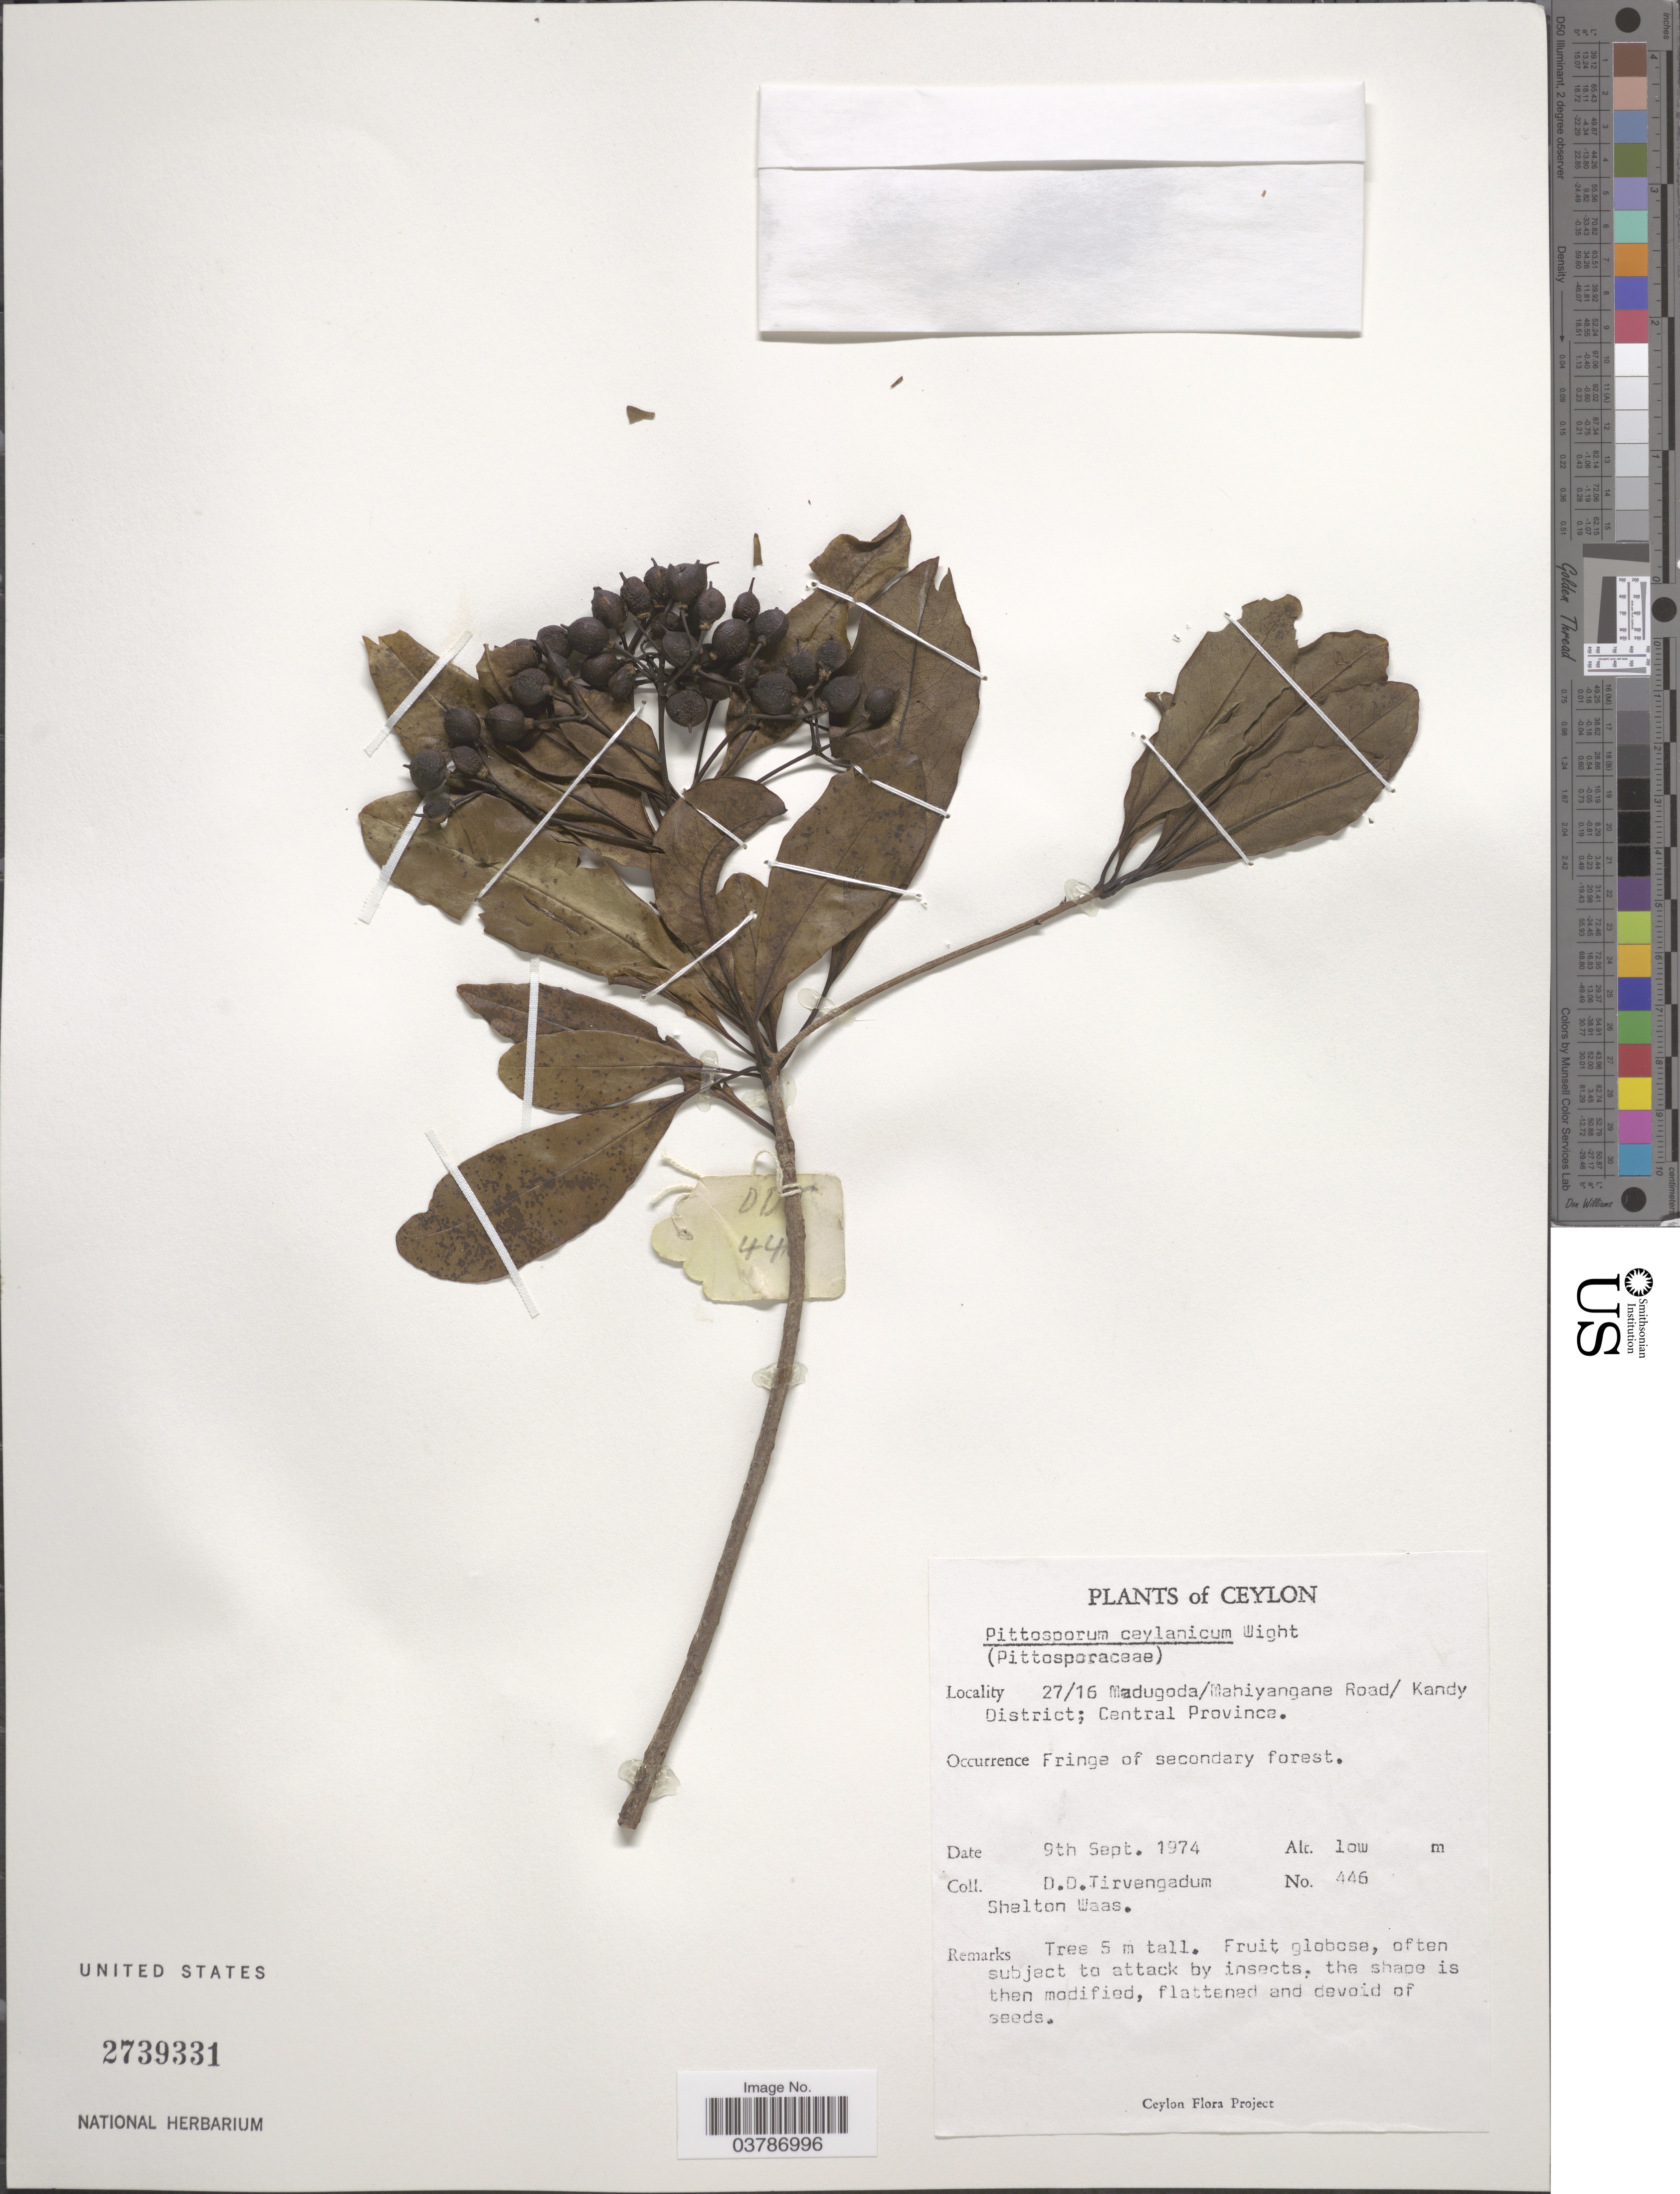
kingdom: Plantae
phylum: Tracheophyta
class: Magnoliopsida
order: Apiales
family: Pittosporaceae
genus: Pittosporum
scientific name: Pittosporum ceylanicum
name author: Wight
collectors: D. Tirvengadum & S. Waas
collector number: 446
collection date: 1974-09-09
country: Sri Lanka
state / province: Central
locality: Ceylon. 27/16 Madugoda/Mahiyangane Road/ Kandy District.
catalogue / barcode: US 2739331